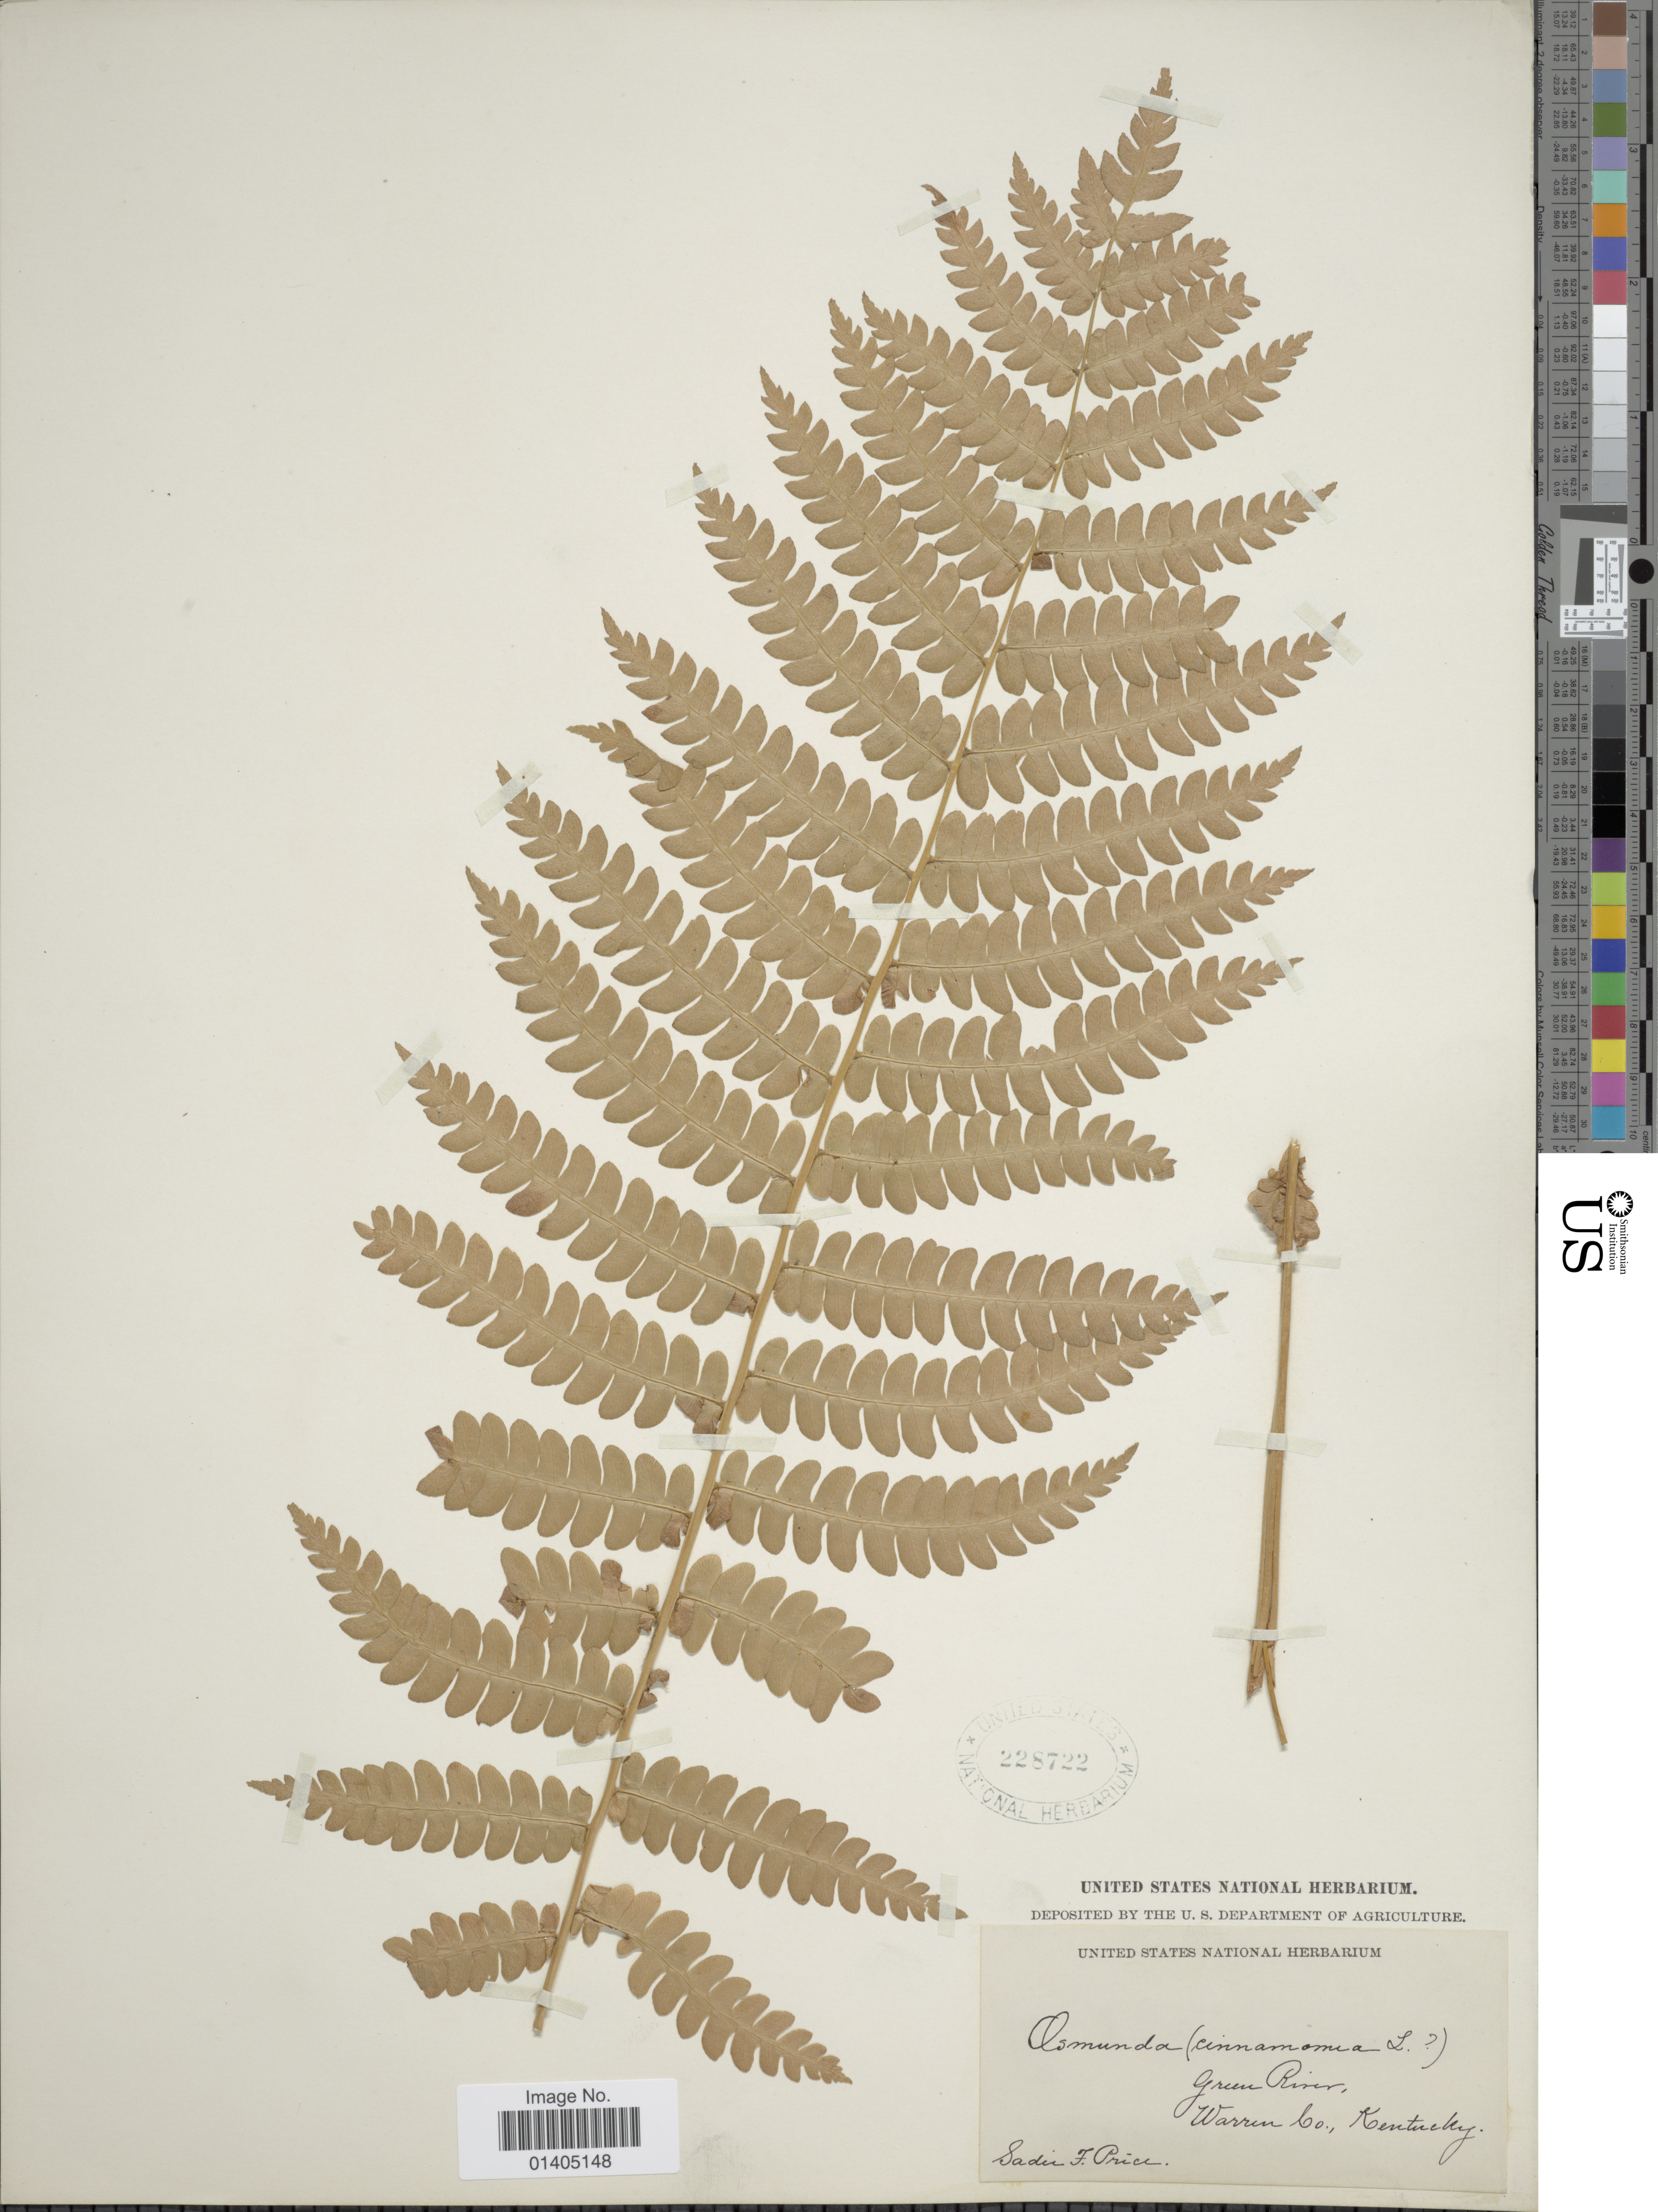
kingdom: Plantae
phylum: Tracheophyta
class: Polypodiopsida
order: Osmundales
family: Osmundaceae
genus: Osmundastrum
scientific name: Osmundastrum cinnamomeum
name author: (L.) C. Presl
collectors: S. Price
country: United States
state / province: Kentucky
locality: Green River, Warren Co.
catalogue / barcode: US 228722